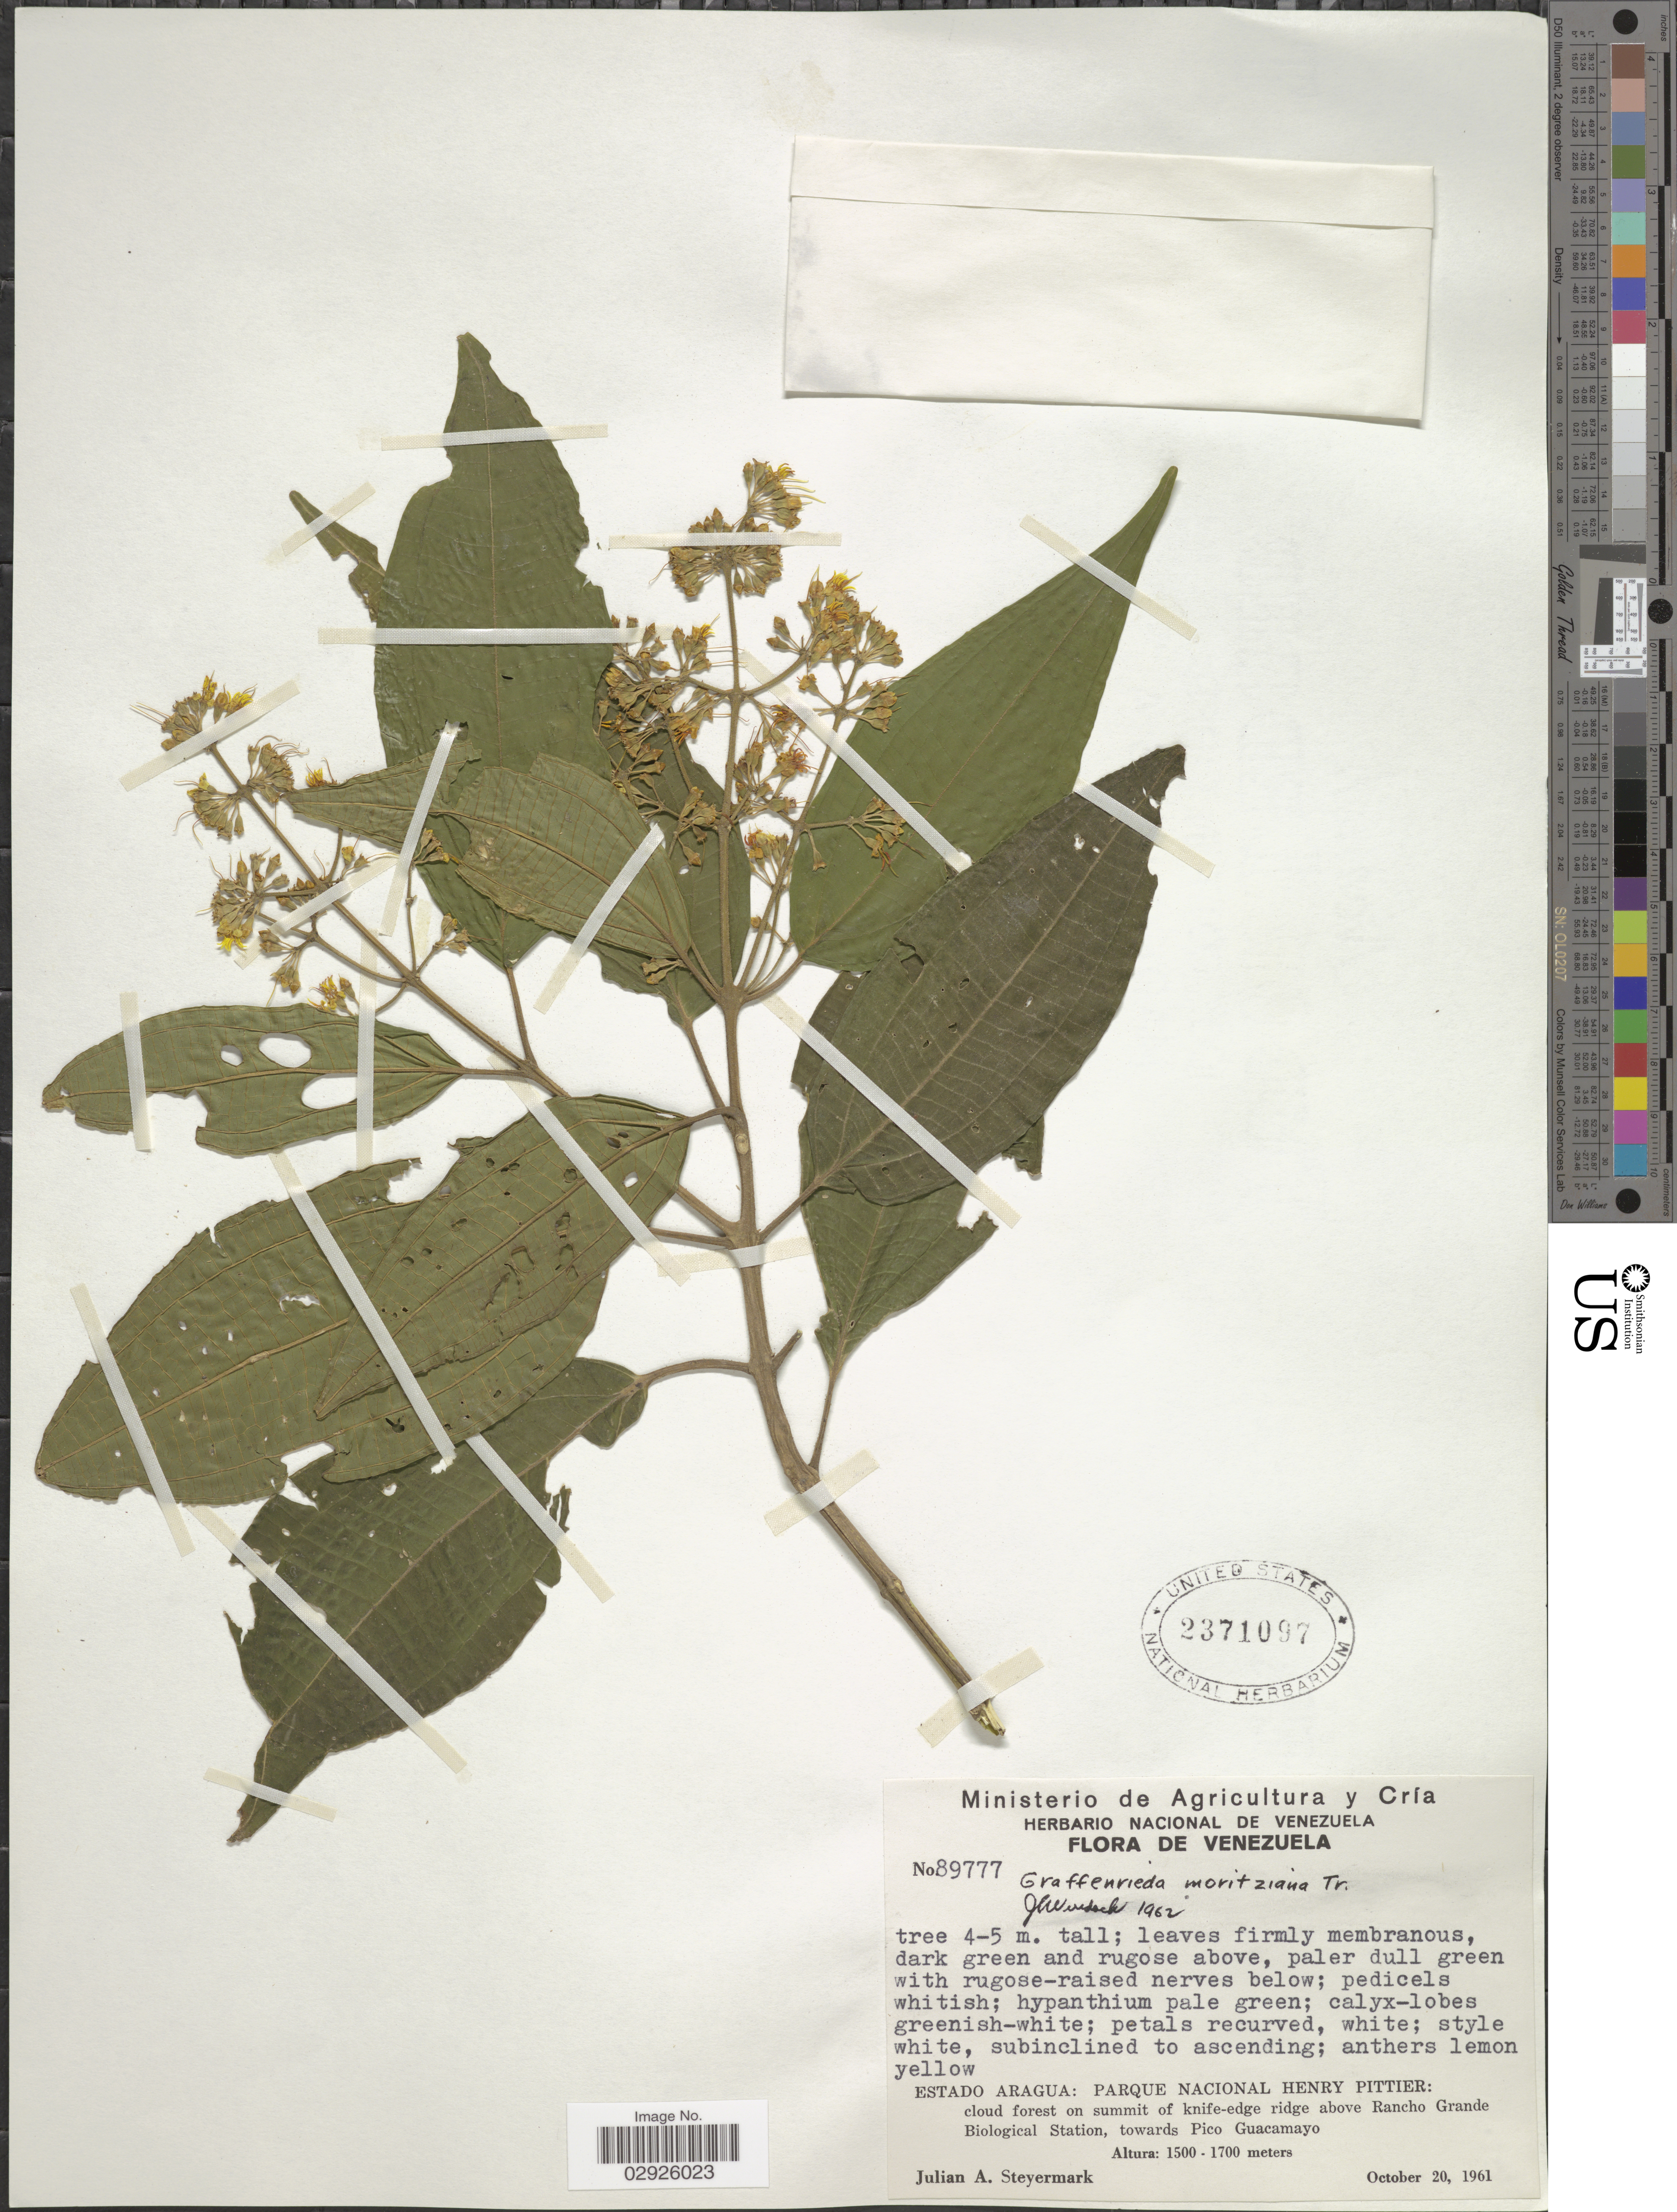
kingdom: Plantae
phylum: Tracheophyta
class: Magnoliopsida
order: Myrtales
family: Melastomataceae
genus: Graffenrieda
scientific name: Graffenrieda moritziana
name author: Triana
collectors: J. Steyermark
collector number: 89777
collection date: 1961-10-20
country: Venezuela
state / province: Aragua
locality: Parque Nacional Henry Pittier: cloud forest on summit of knife-edge ridge above Rancho Grande Biological Station, towards Pico Guacamayo.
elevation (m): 1500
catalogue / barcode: US 2371097